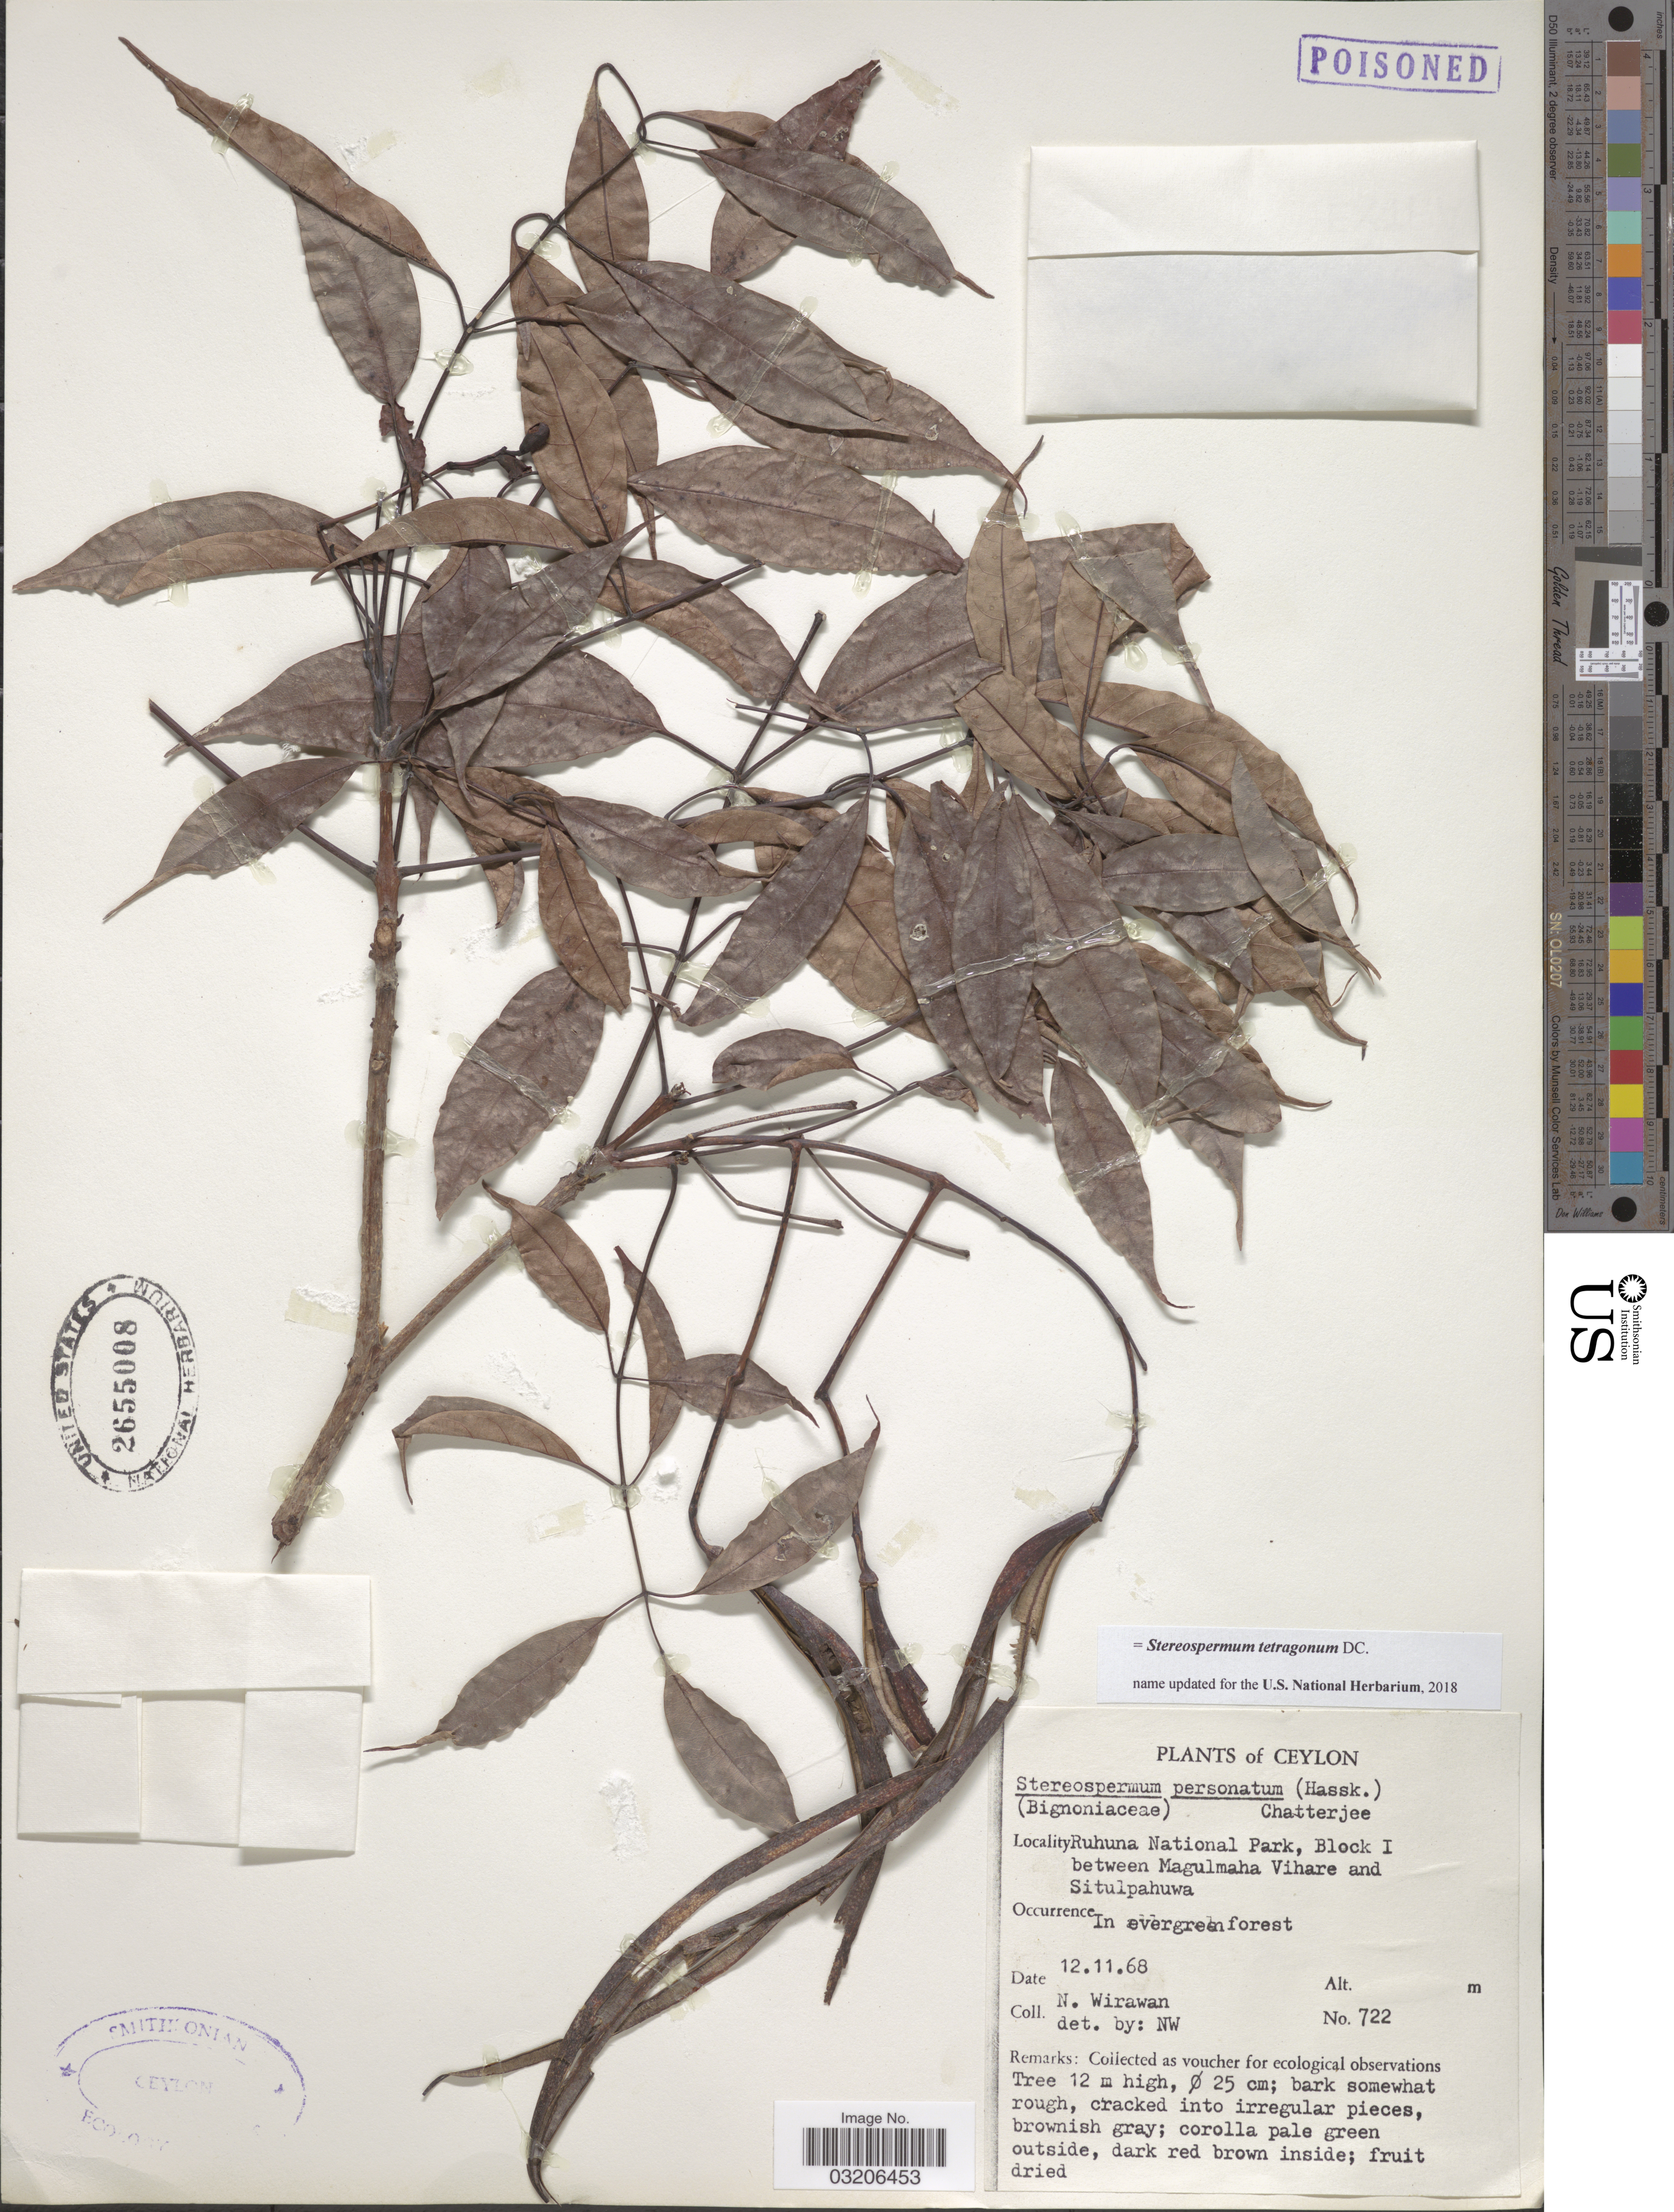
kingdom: Plantae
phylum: Tracheophyta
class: Magnoliopsida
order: Lamiales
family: Bignoniaceae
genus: Stereospermum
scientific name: Stereospermum tetragonum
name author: DC.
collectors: N. Wirawan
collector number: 722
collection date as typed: Transcribed d/m/y: 12/11/68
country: Sri Lanka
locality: Ceylon. Ruhuna National Park, Block 1 between Magulmaha Vihare and Situlpahuwa.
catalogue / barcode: US 2655008